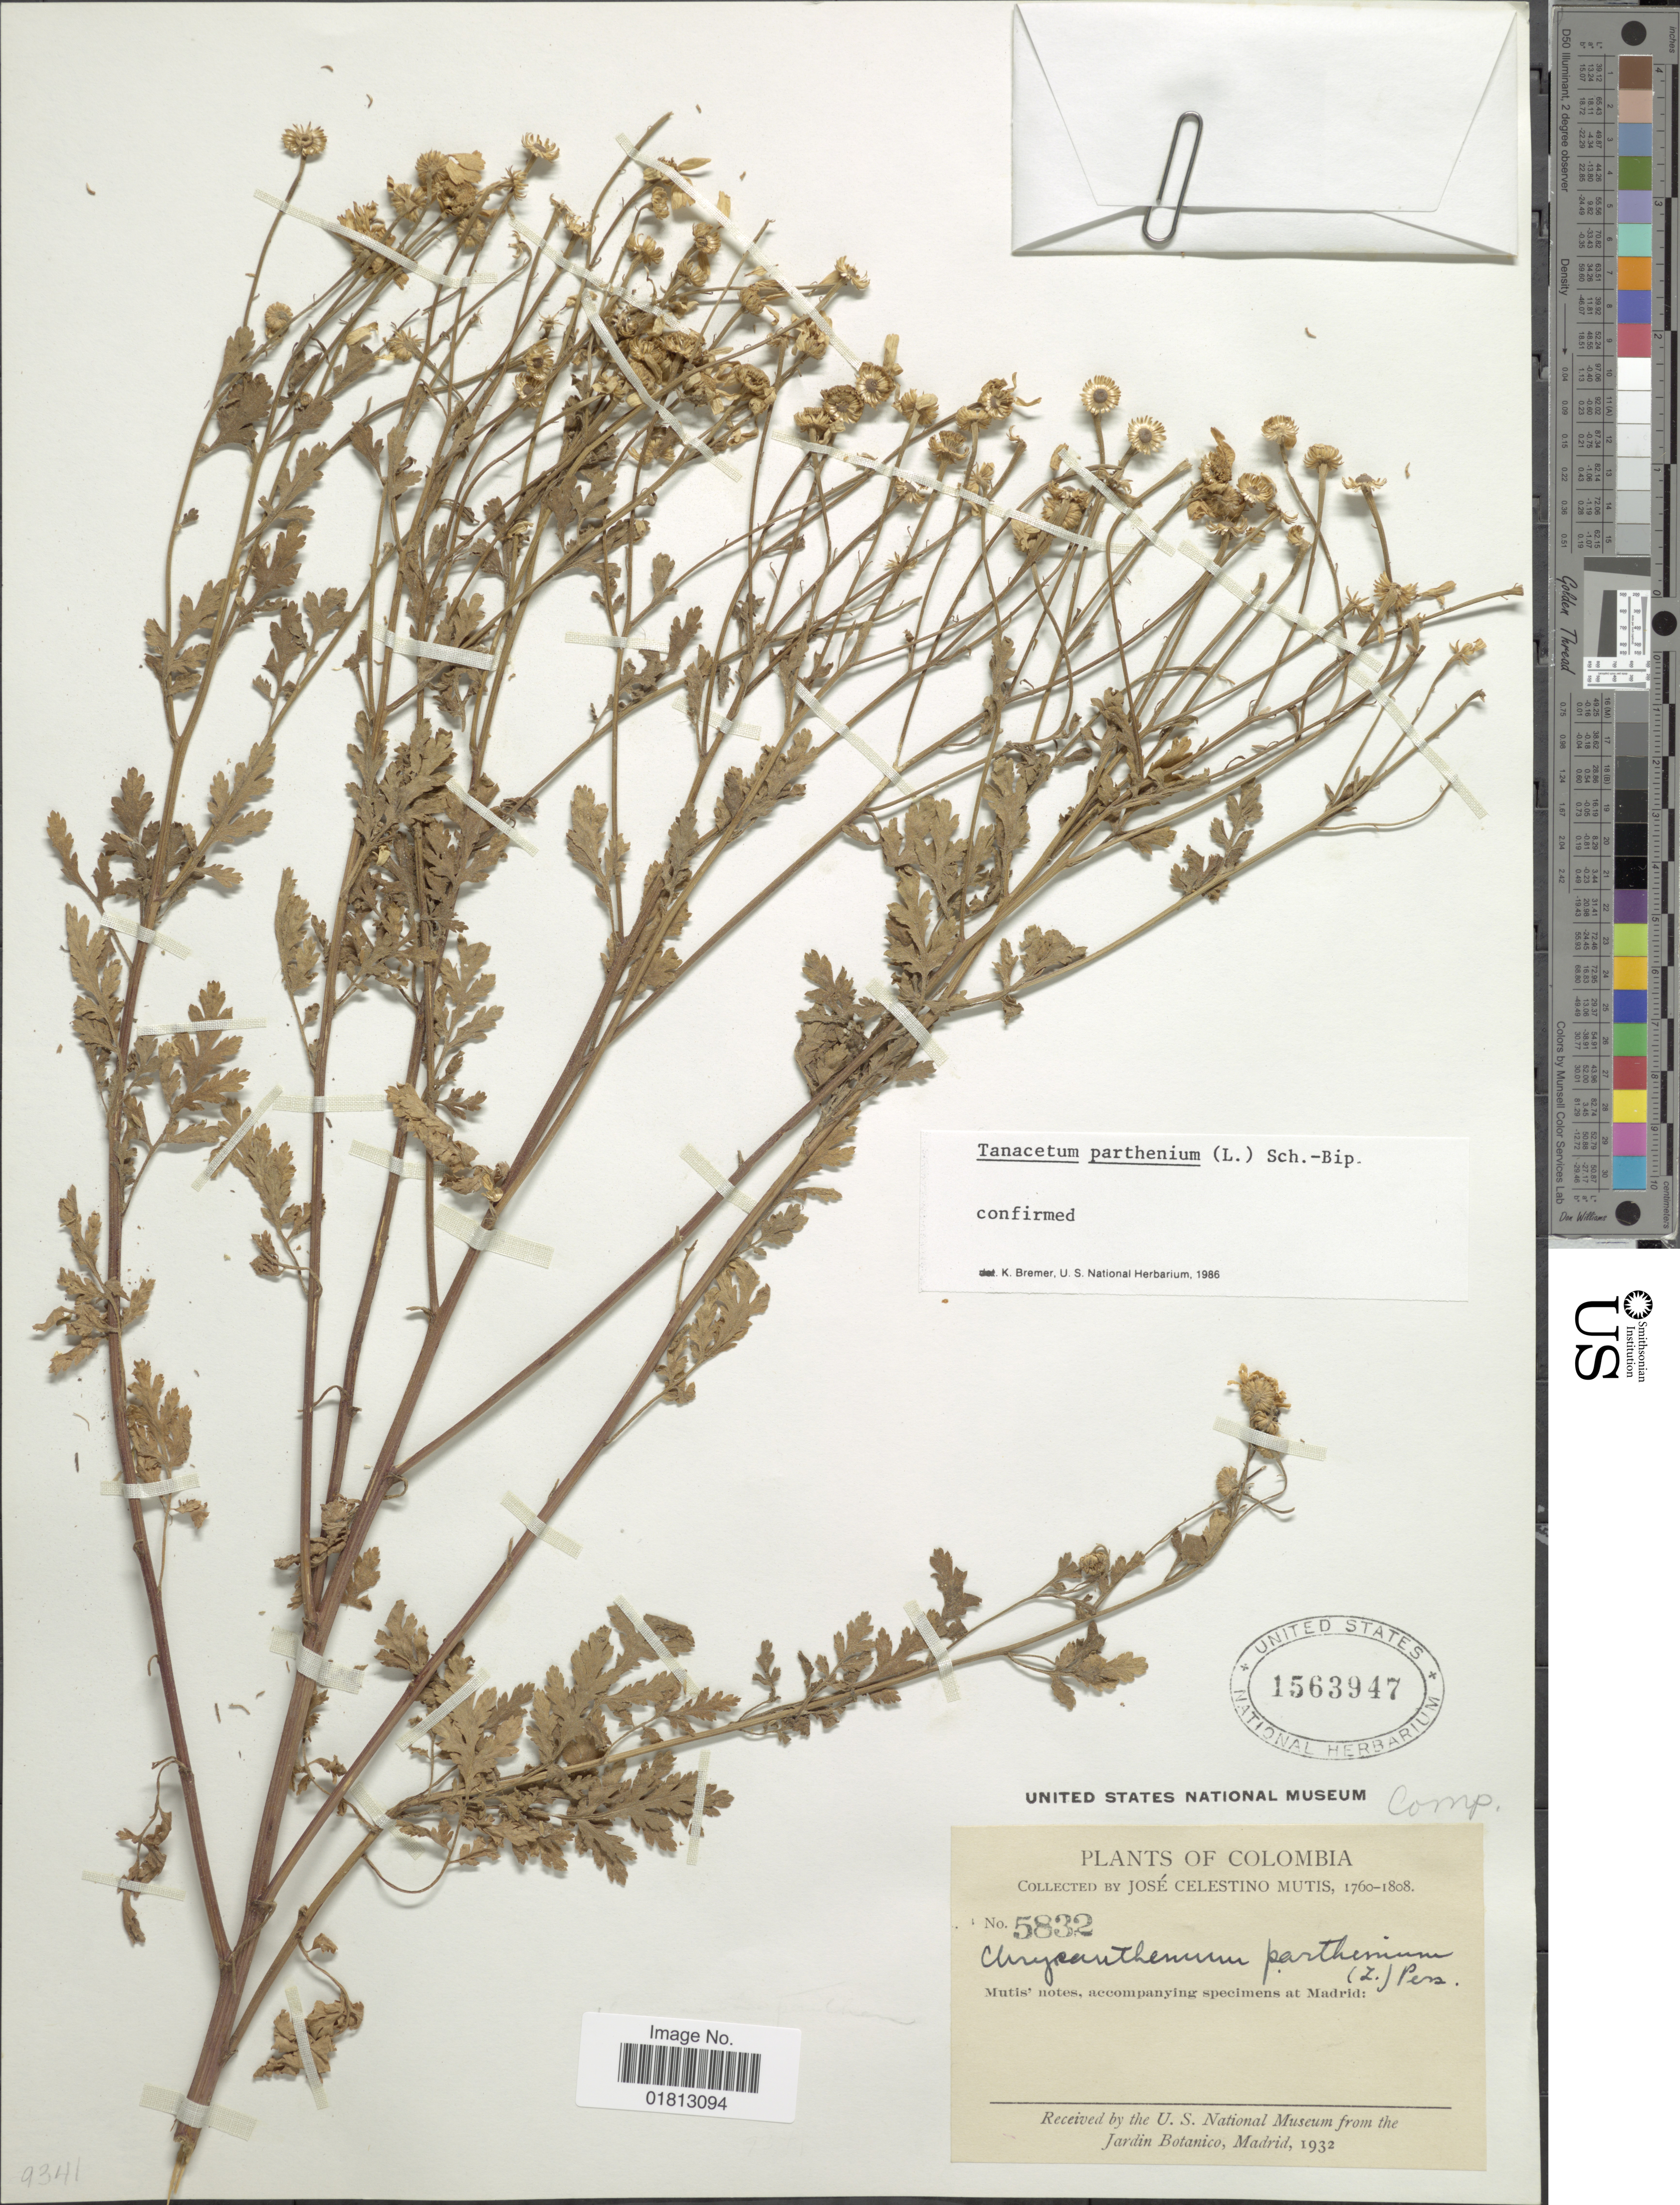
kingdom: Plantae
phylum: Tracheophyta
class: Magnoliopsida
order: Asterales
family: Asteraceae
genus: Tanacetum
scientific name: Tanacetum parthenium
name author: (L.) Sch. Bip.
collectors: J. C. B. Mutis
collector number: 5832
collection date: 1760/1808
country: Colombia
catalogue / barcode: US 1563947